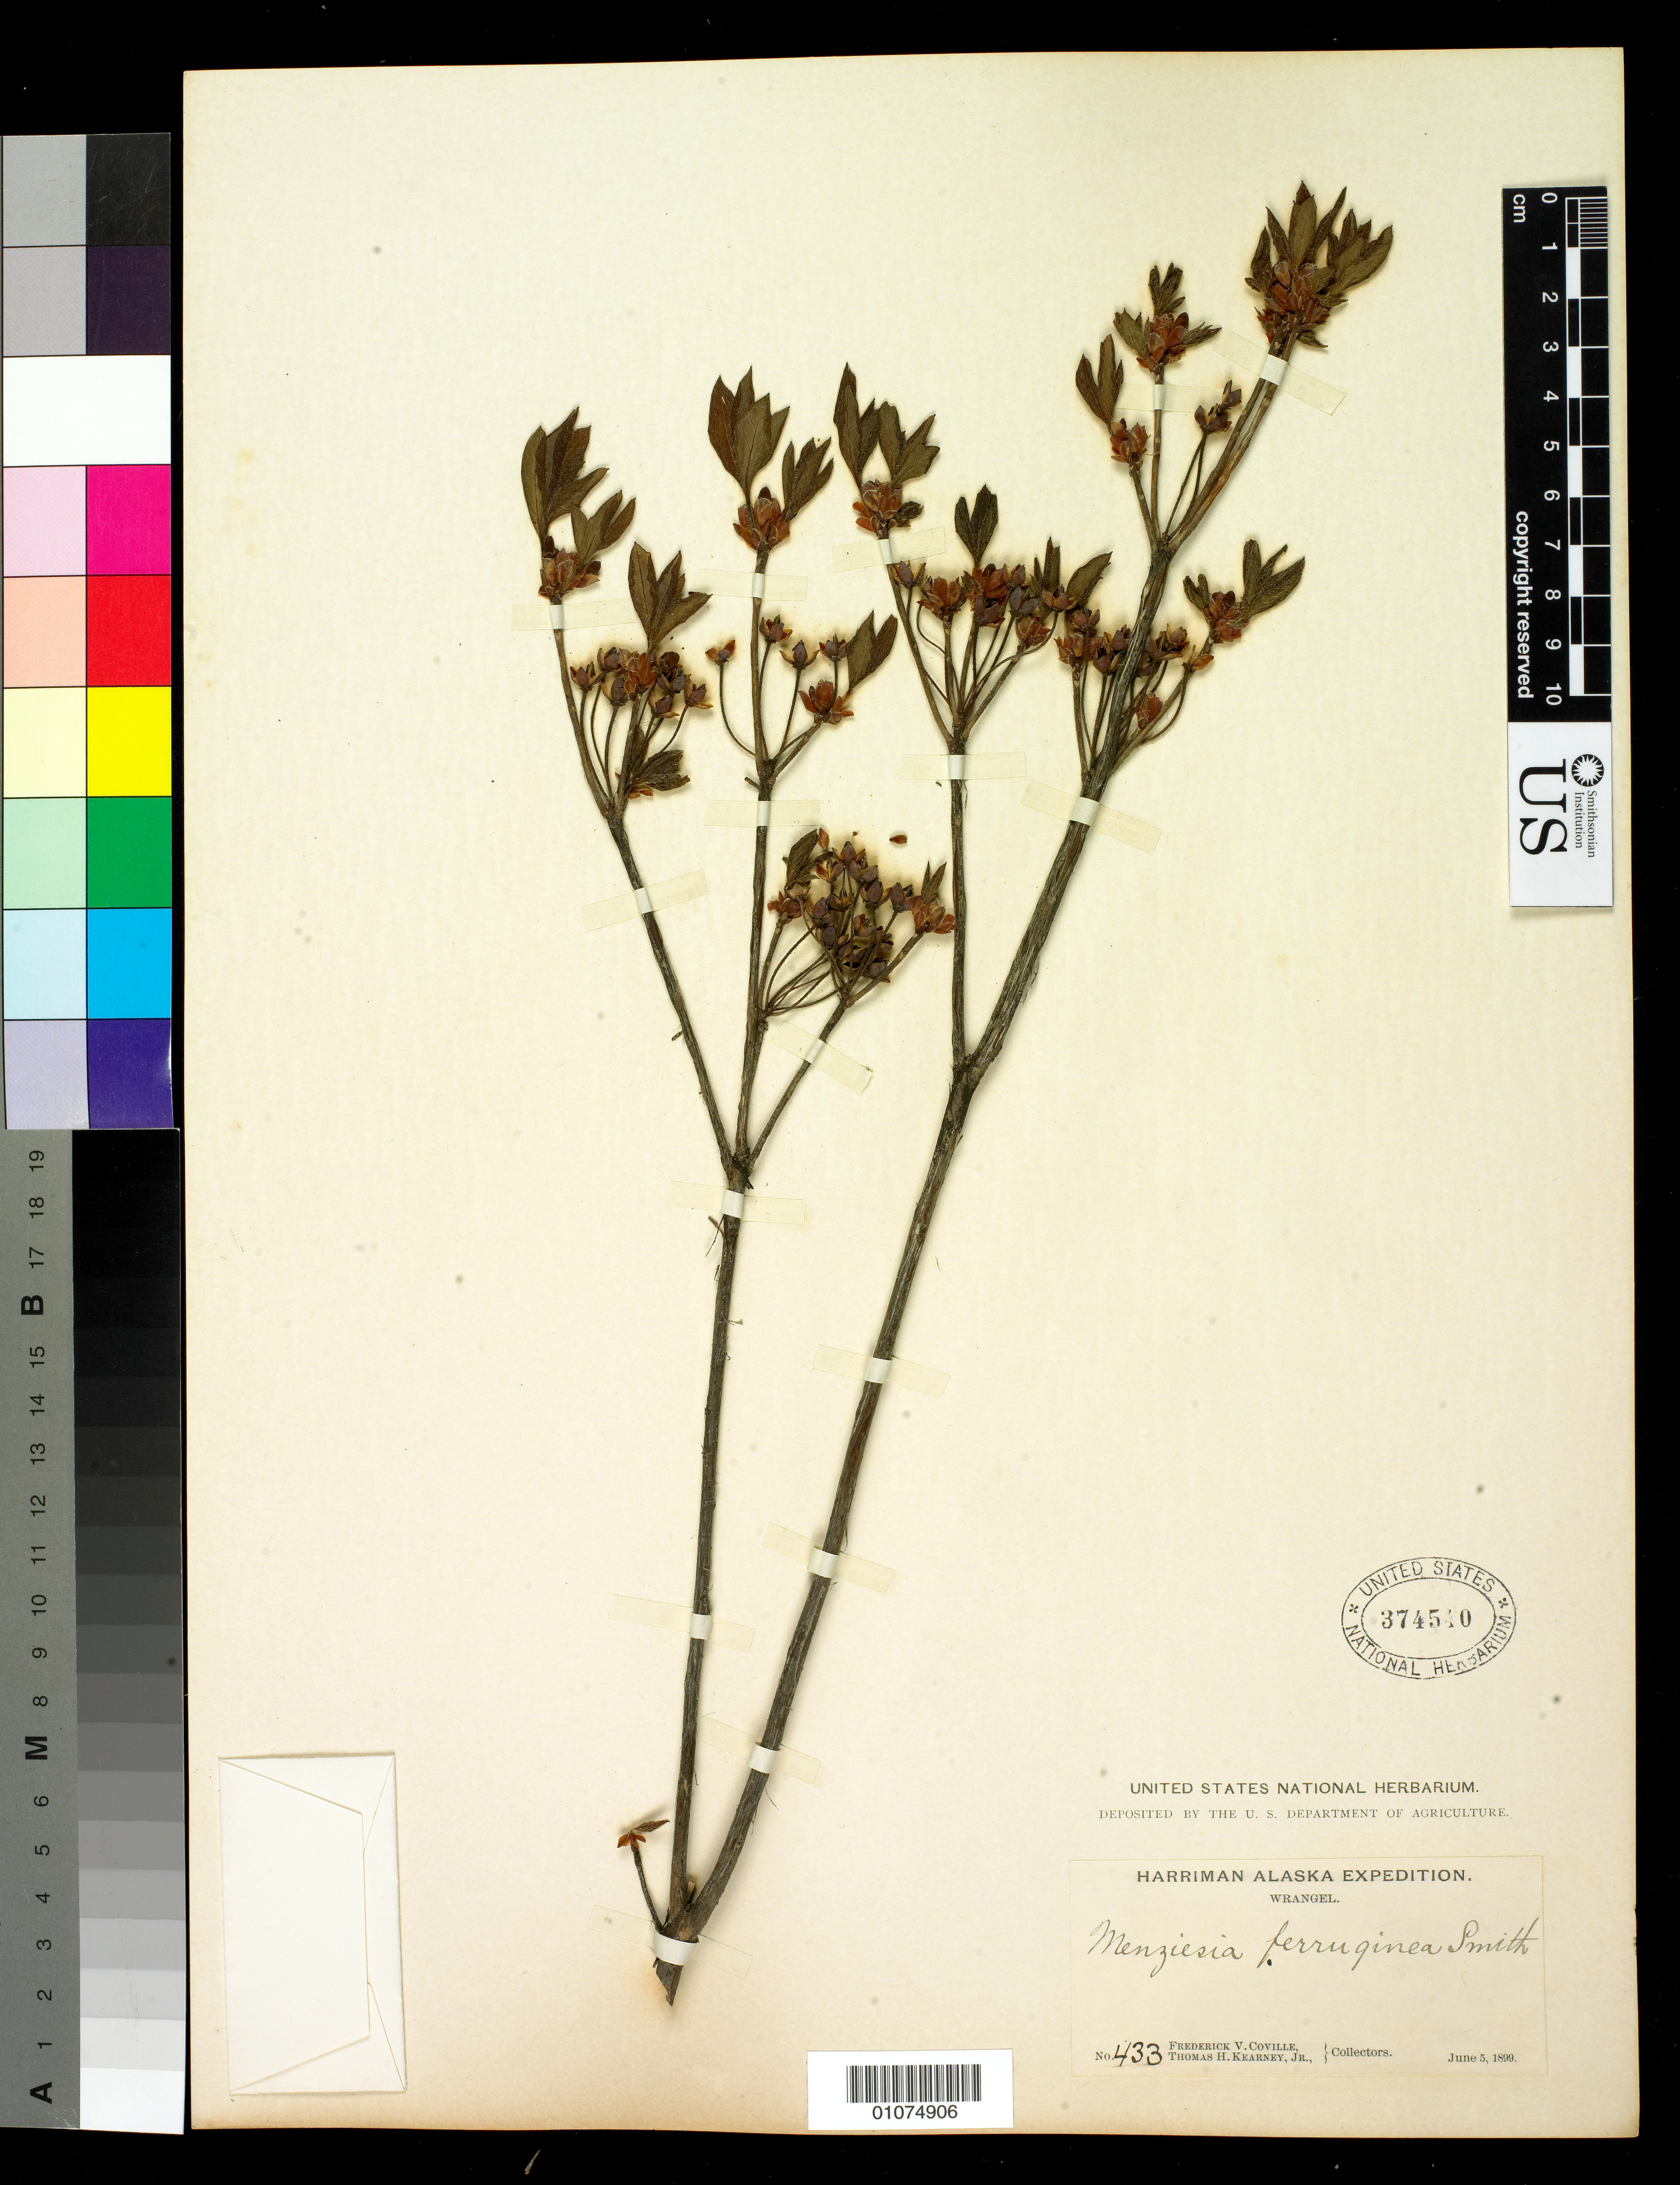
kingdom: Plantae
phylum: Tracheophyta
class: Magnoliopsida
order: Ericales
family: Ericaceae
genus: Menziesia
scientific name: Menziesia ferruginea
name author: Sm.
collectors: F. V. Coville & T. H. Kearney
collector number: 433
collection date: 1899-06-05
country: United States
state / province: Alaska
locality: Wrangell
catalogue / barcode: US 374540